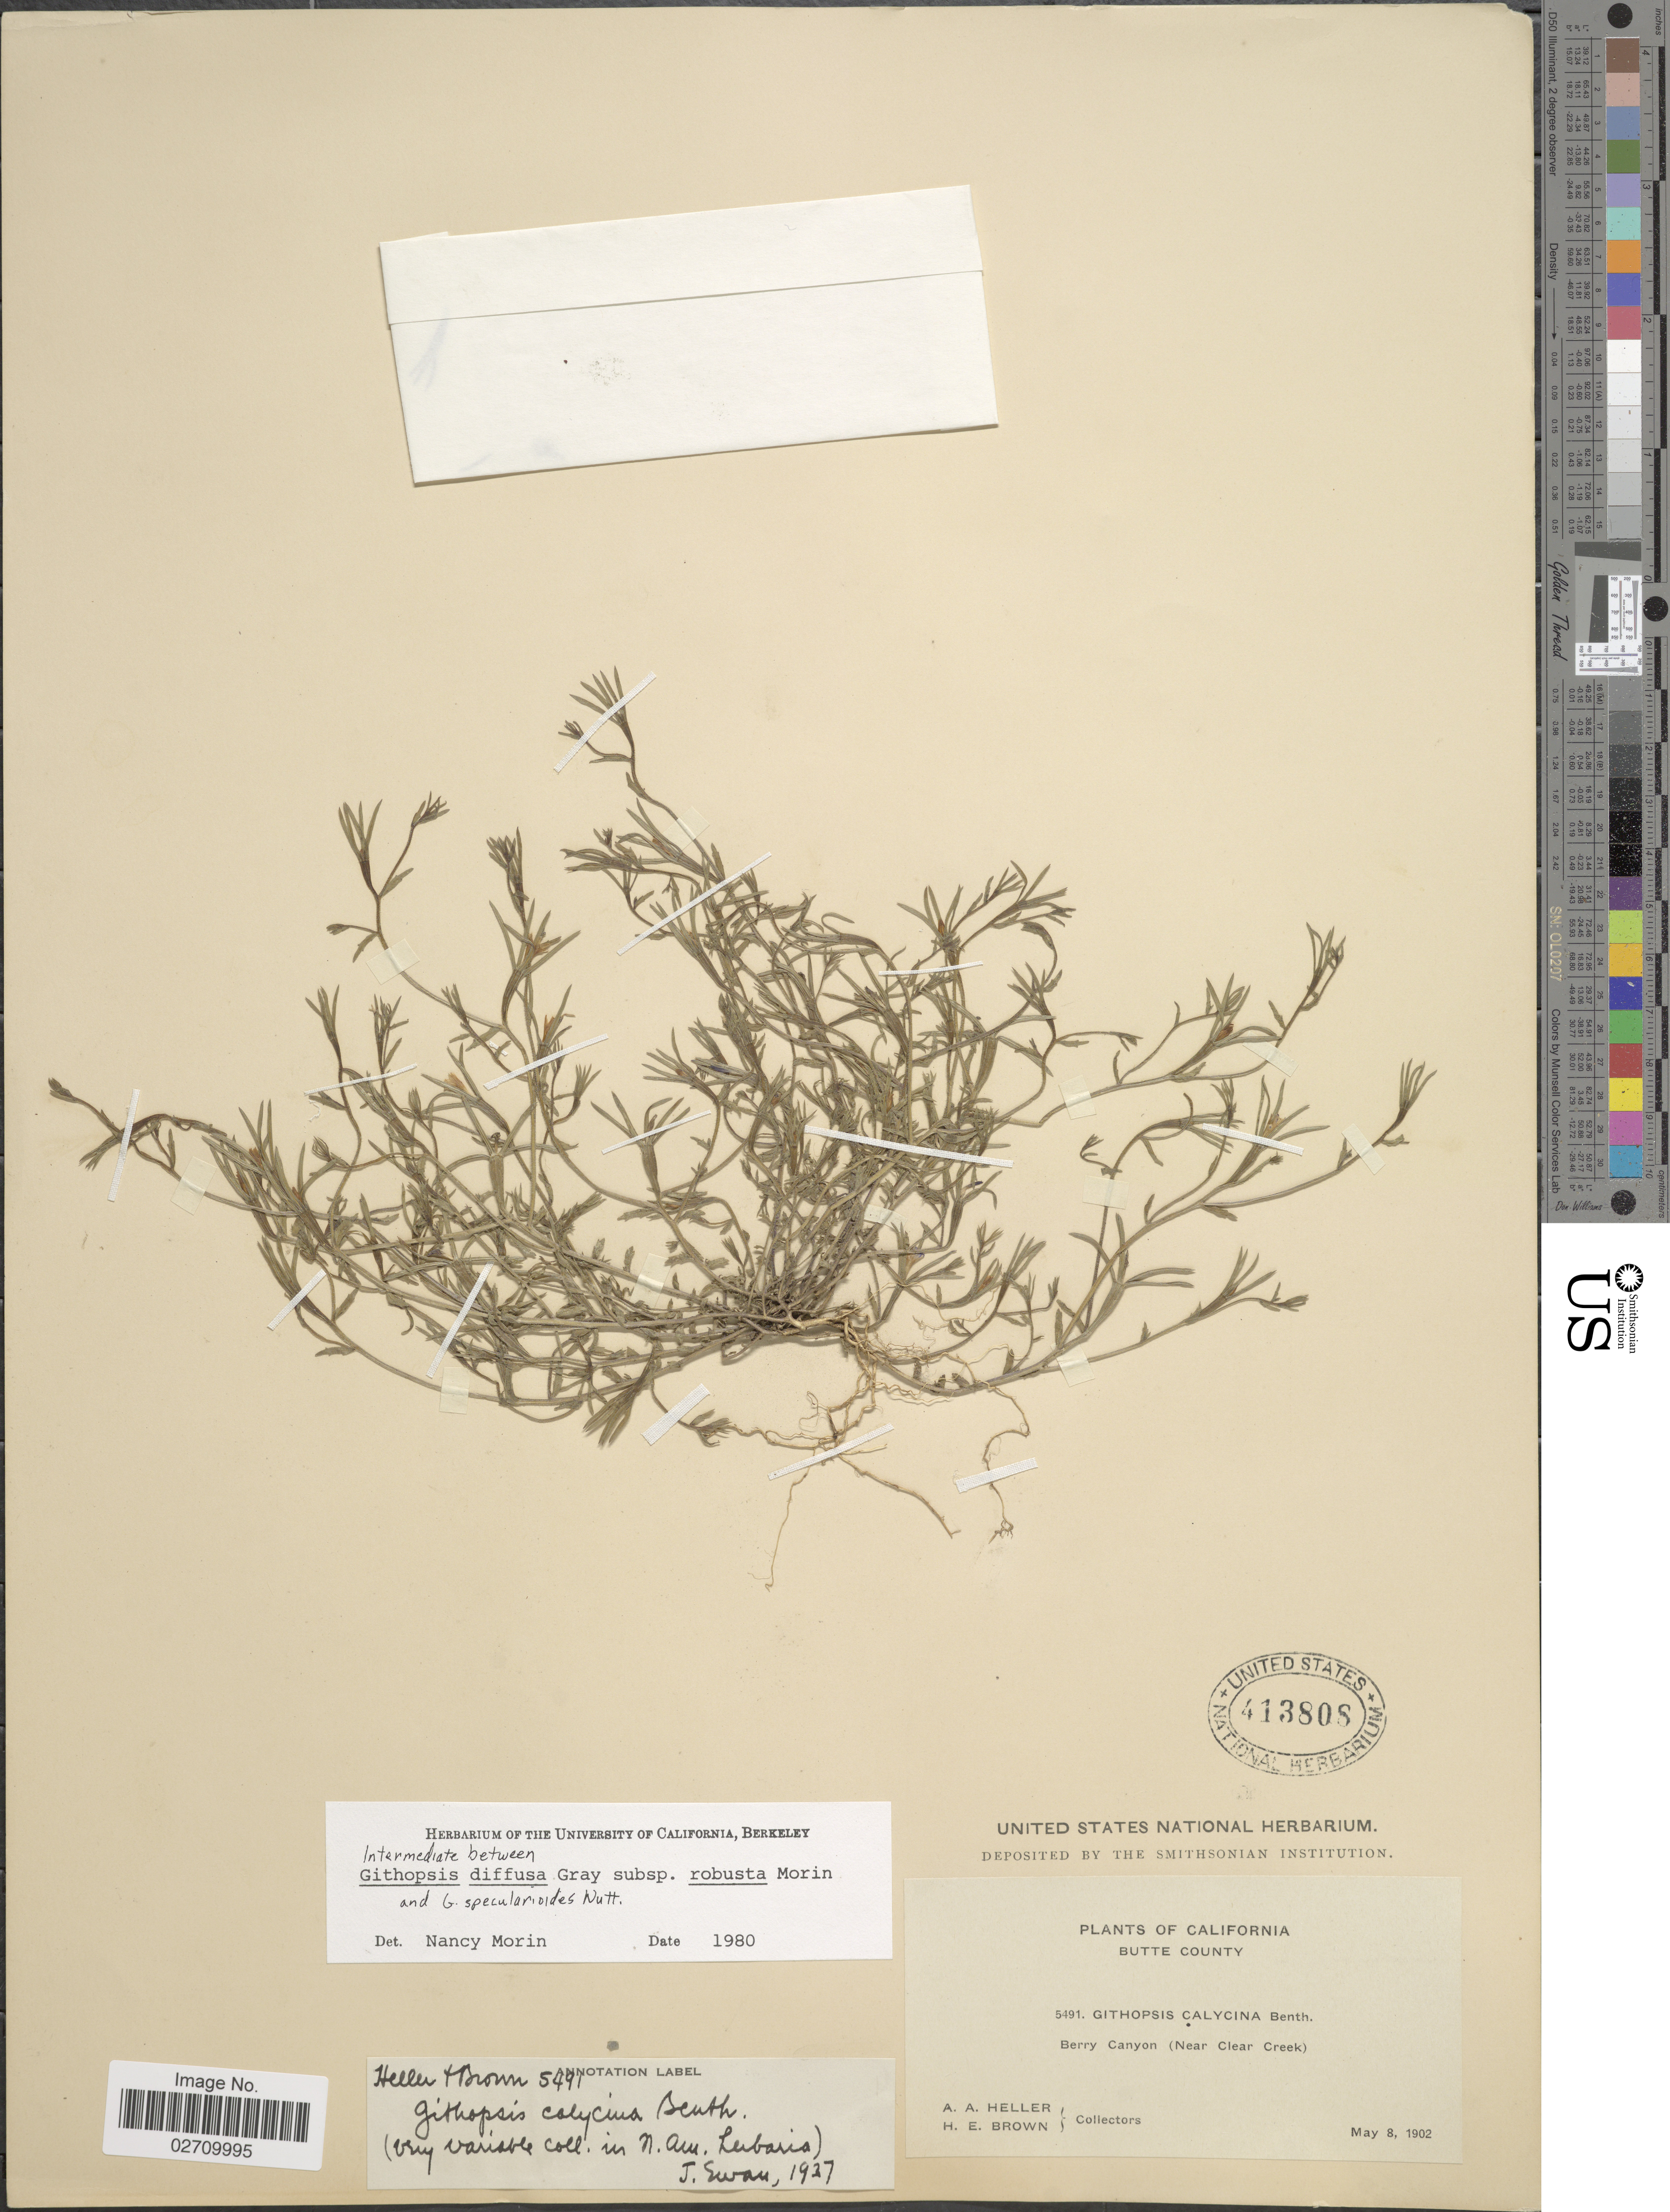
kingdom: Plantae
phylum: Tracheophyta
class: Magnoliopsida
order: Asterales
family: Campanulaceae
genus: Githopsis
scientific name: Githopsis diffusa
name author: A. Gray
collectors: A. A. Heller & H. E. Brown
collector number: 5491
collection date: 1902-05-08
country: United States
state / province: California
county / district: Butte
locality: Butte County. Berry Canyon (Near Clear Creek)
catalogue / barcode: US 413808